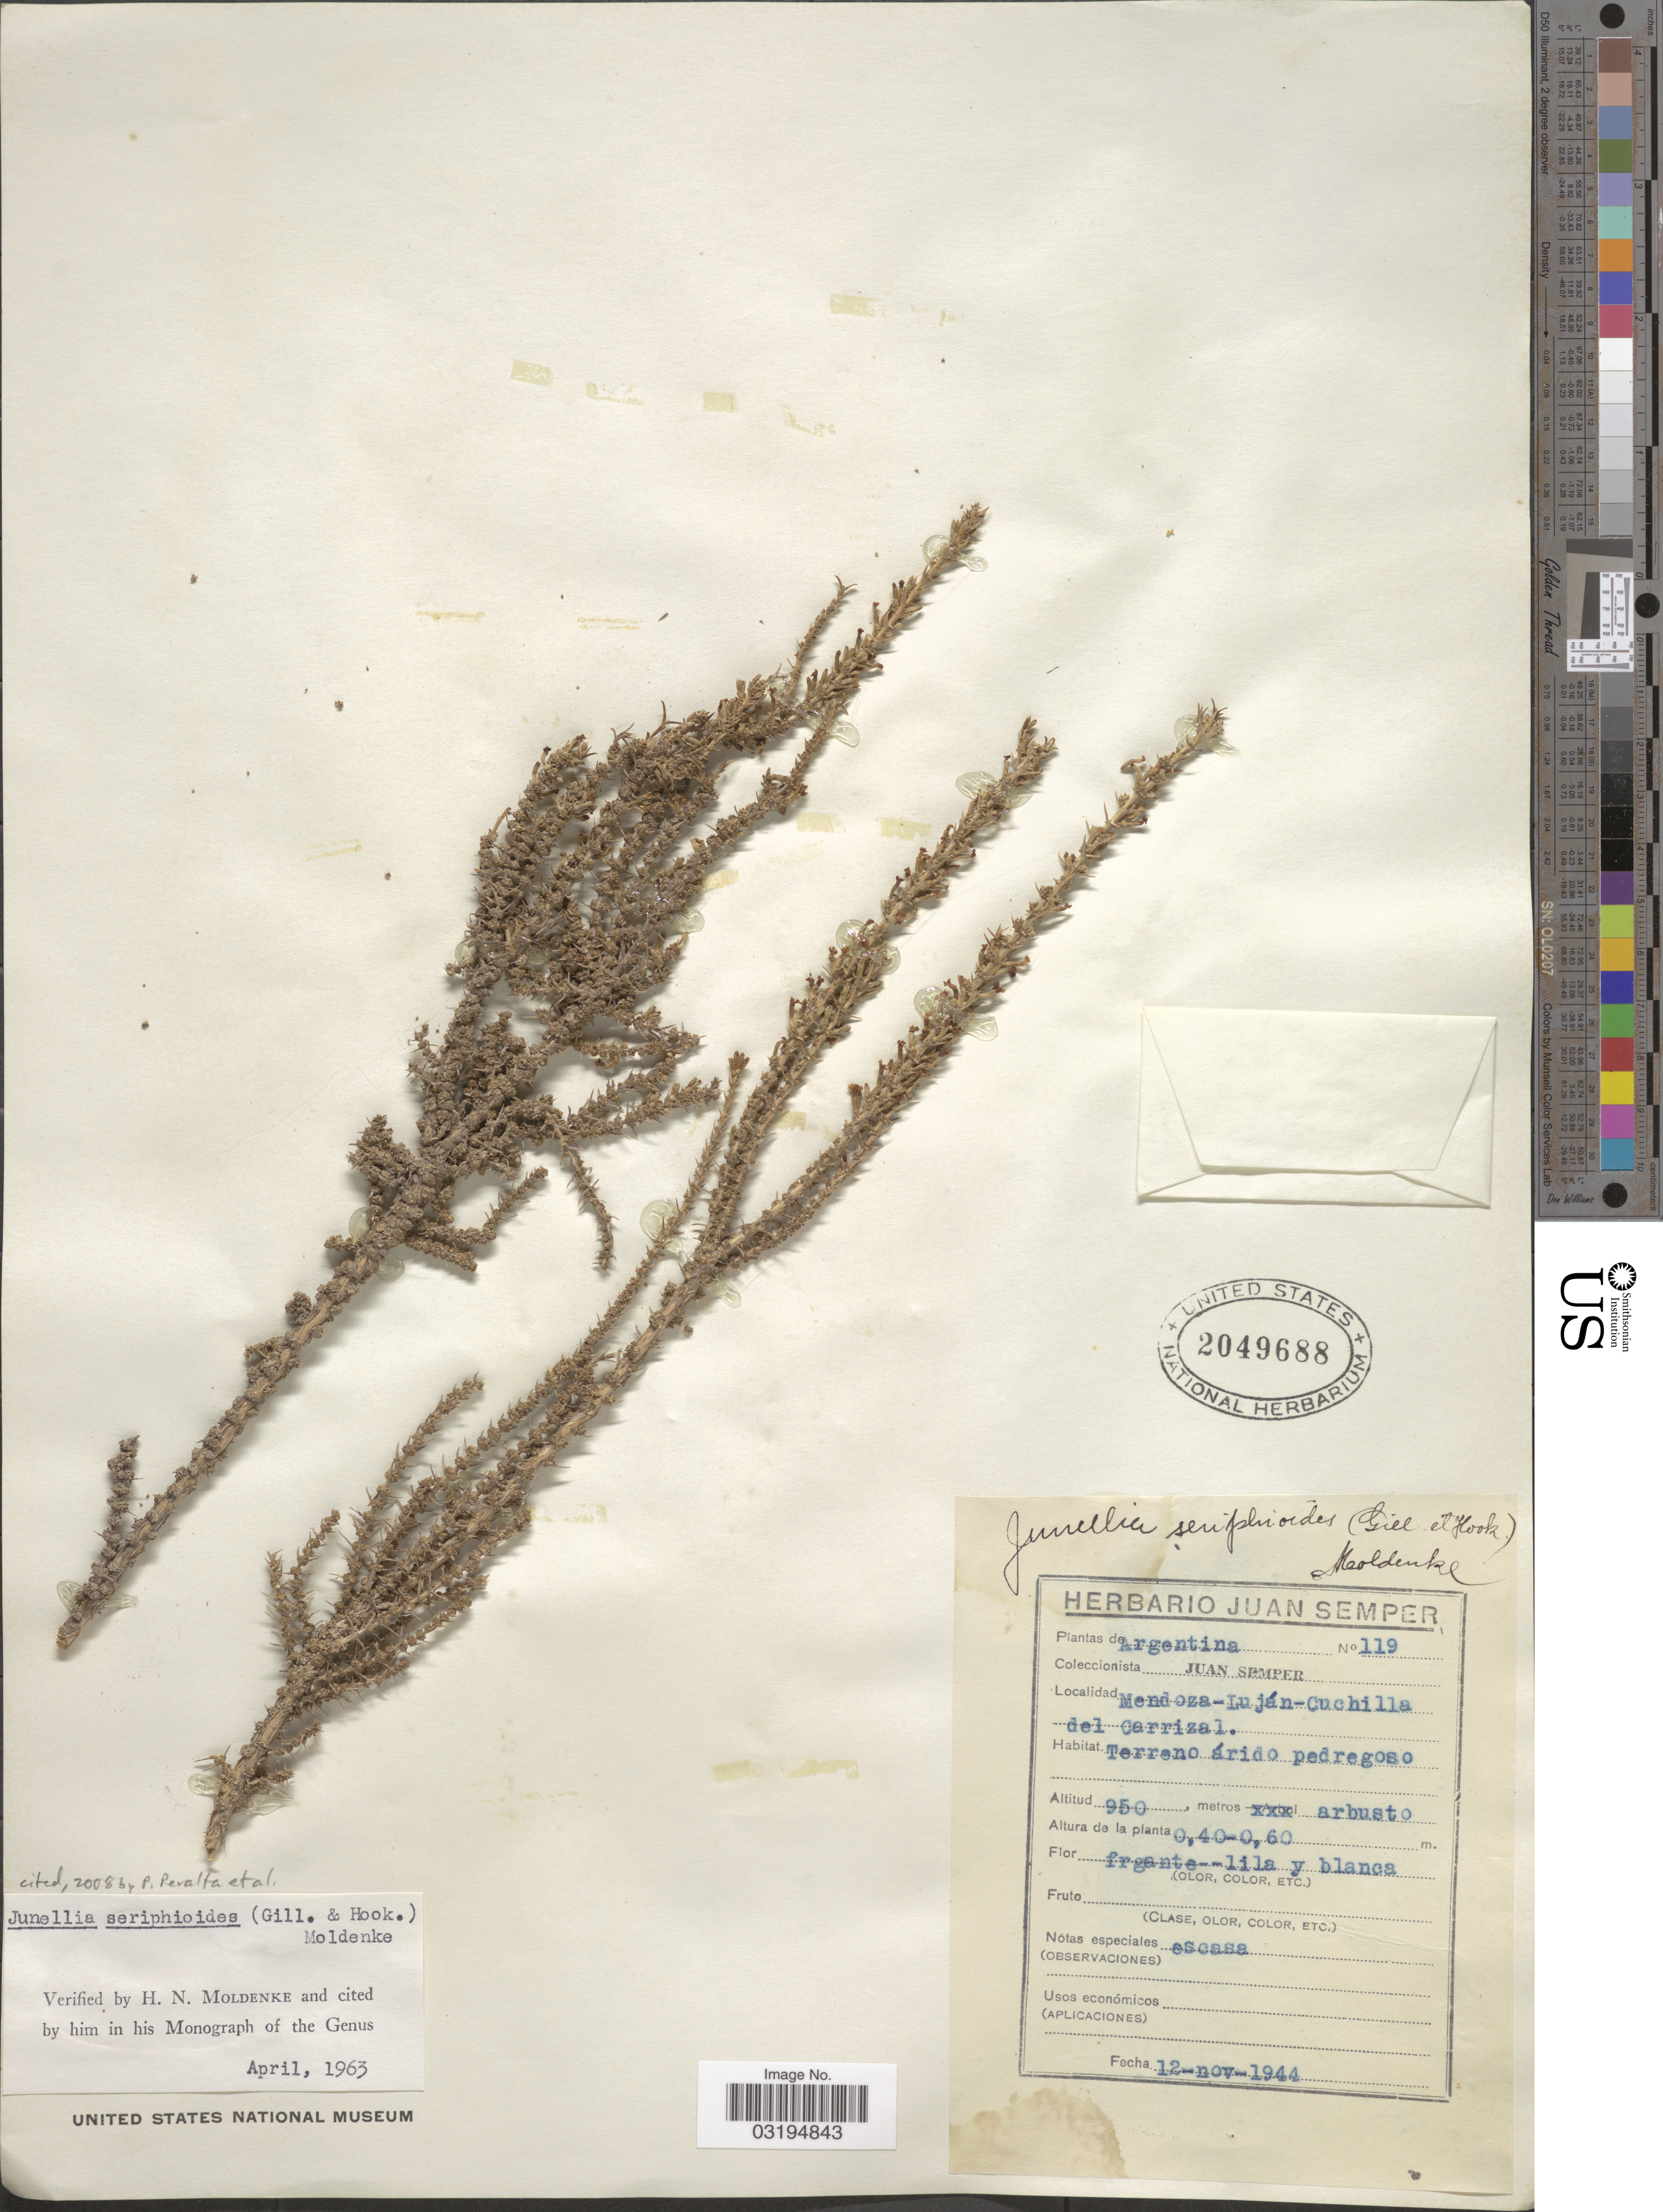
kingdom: Plantae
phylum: Tracheophyta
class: Magnoliopsida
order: Lamiales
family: Verbenaceae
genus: Junellia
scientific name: Junellia seriphioides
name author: (Gillies & Hook.) Moldenke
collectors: J. Semper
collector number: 119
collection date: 1944-11-12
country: Argentina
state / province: Mendoza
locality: Luján-Cuchilla del Carrizal.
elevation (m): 950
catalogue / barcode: US 2049688